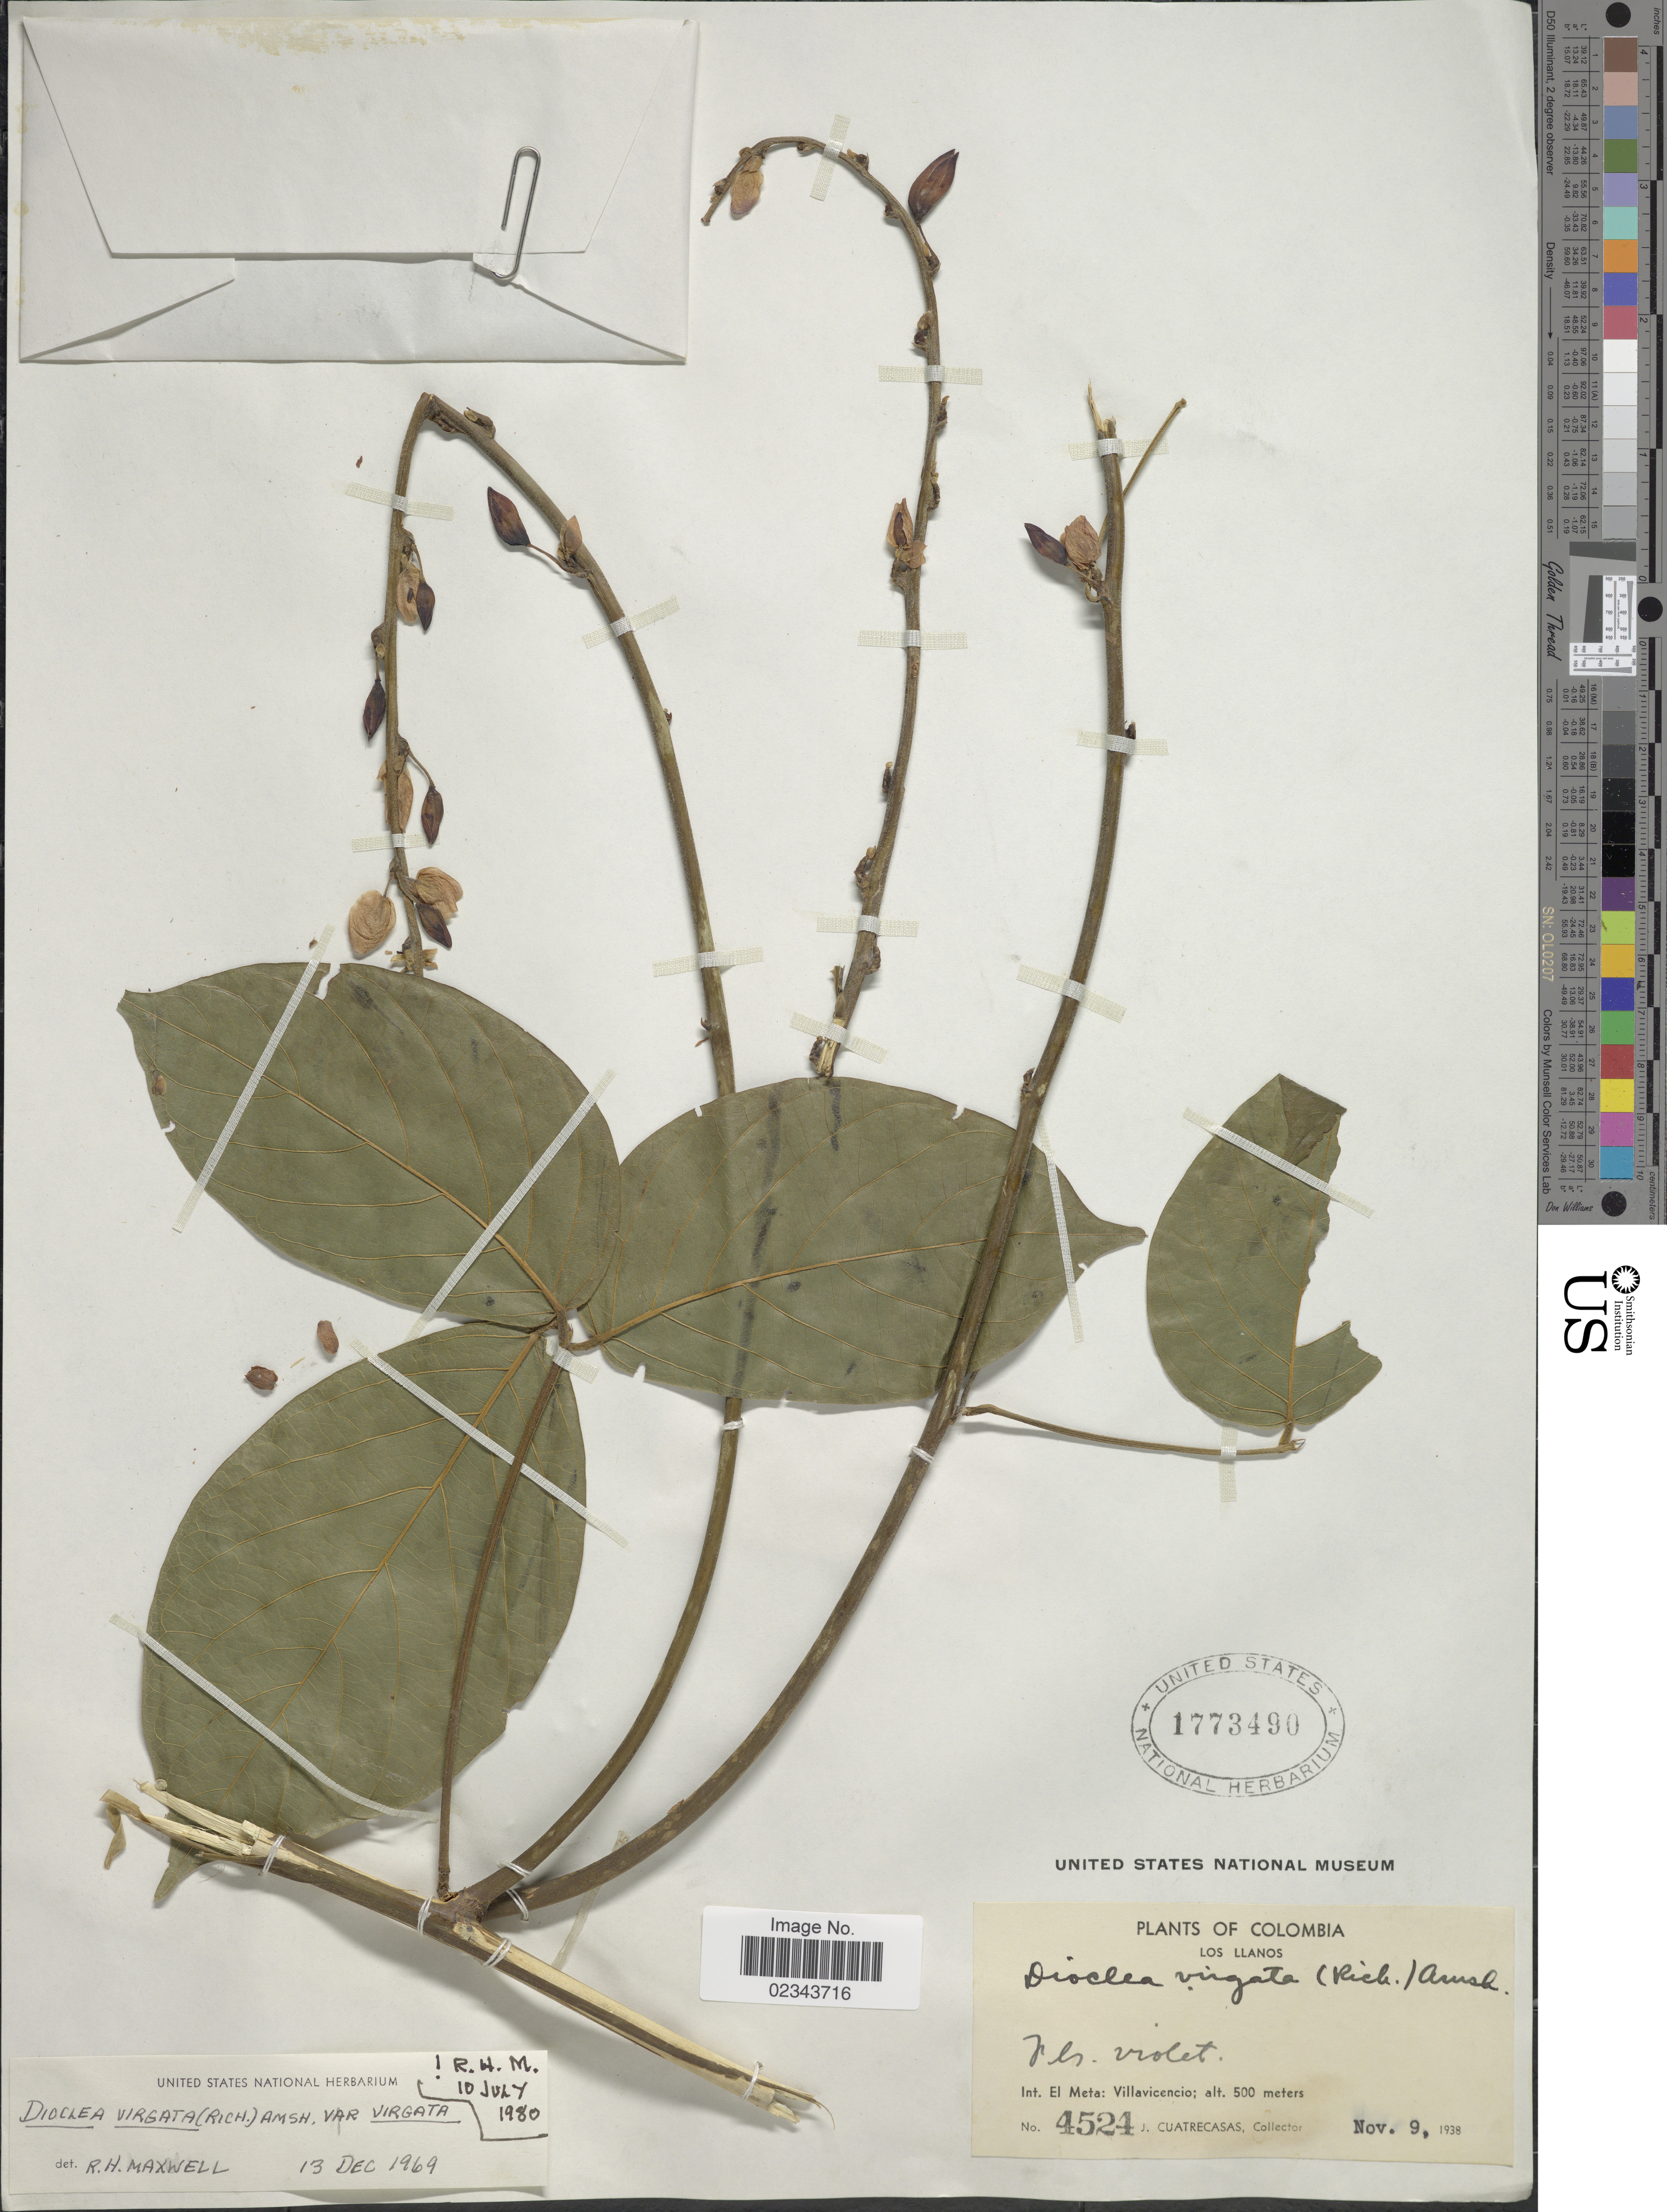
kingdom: Plantae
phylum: Tracheophyta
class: Magnoliopsida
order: Fabales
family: Fabaceae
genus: Dioclea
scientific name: Dioclea virgata var. virgata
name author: (Rich.) Amshoff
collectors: J. Cuatrecasas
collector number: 4524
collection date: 1938-11-09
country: Colombia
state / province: Meta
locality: Los Llanos. Villavicencio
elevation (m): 500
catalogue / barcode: US 1773490